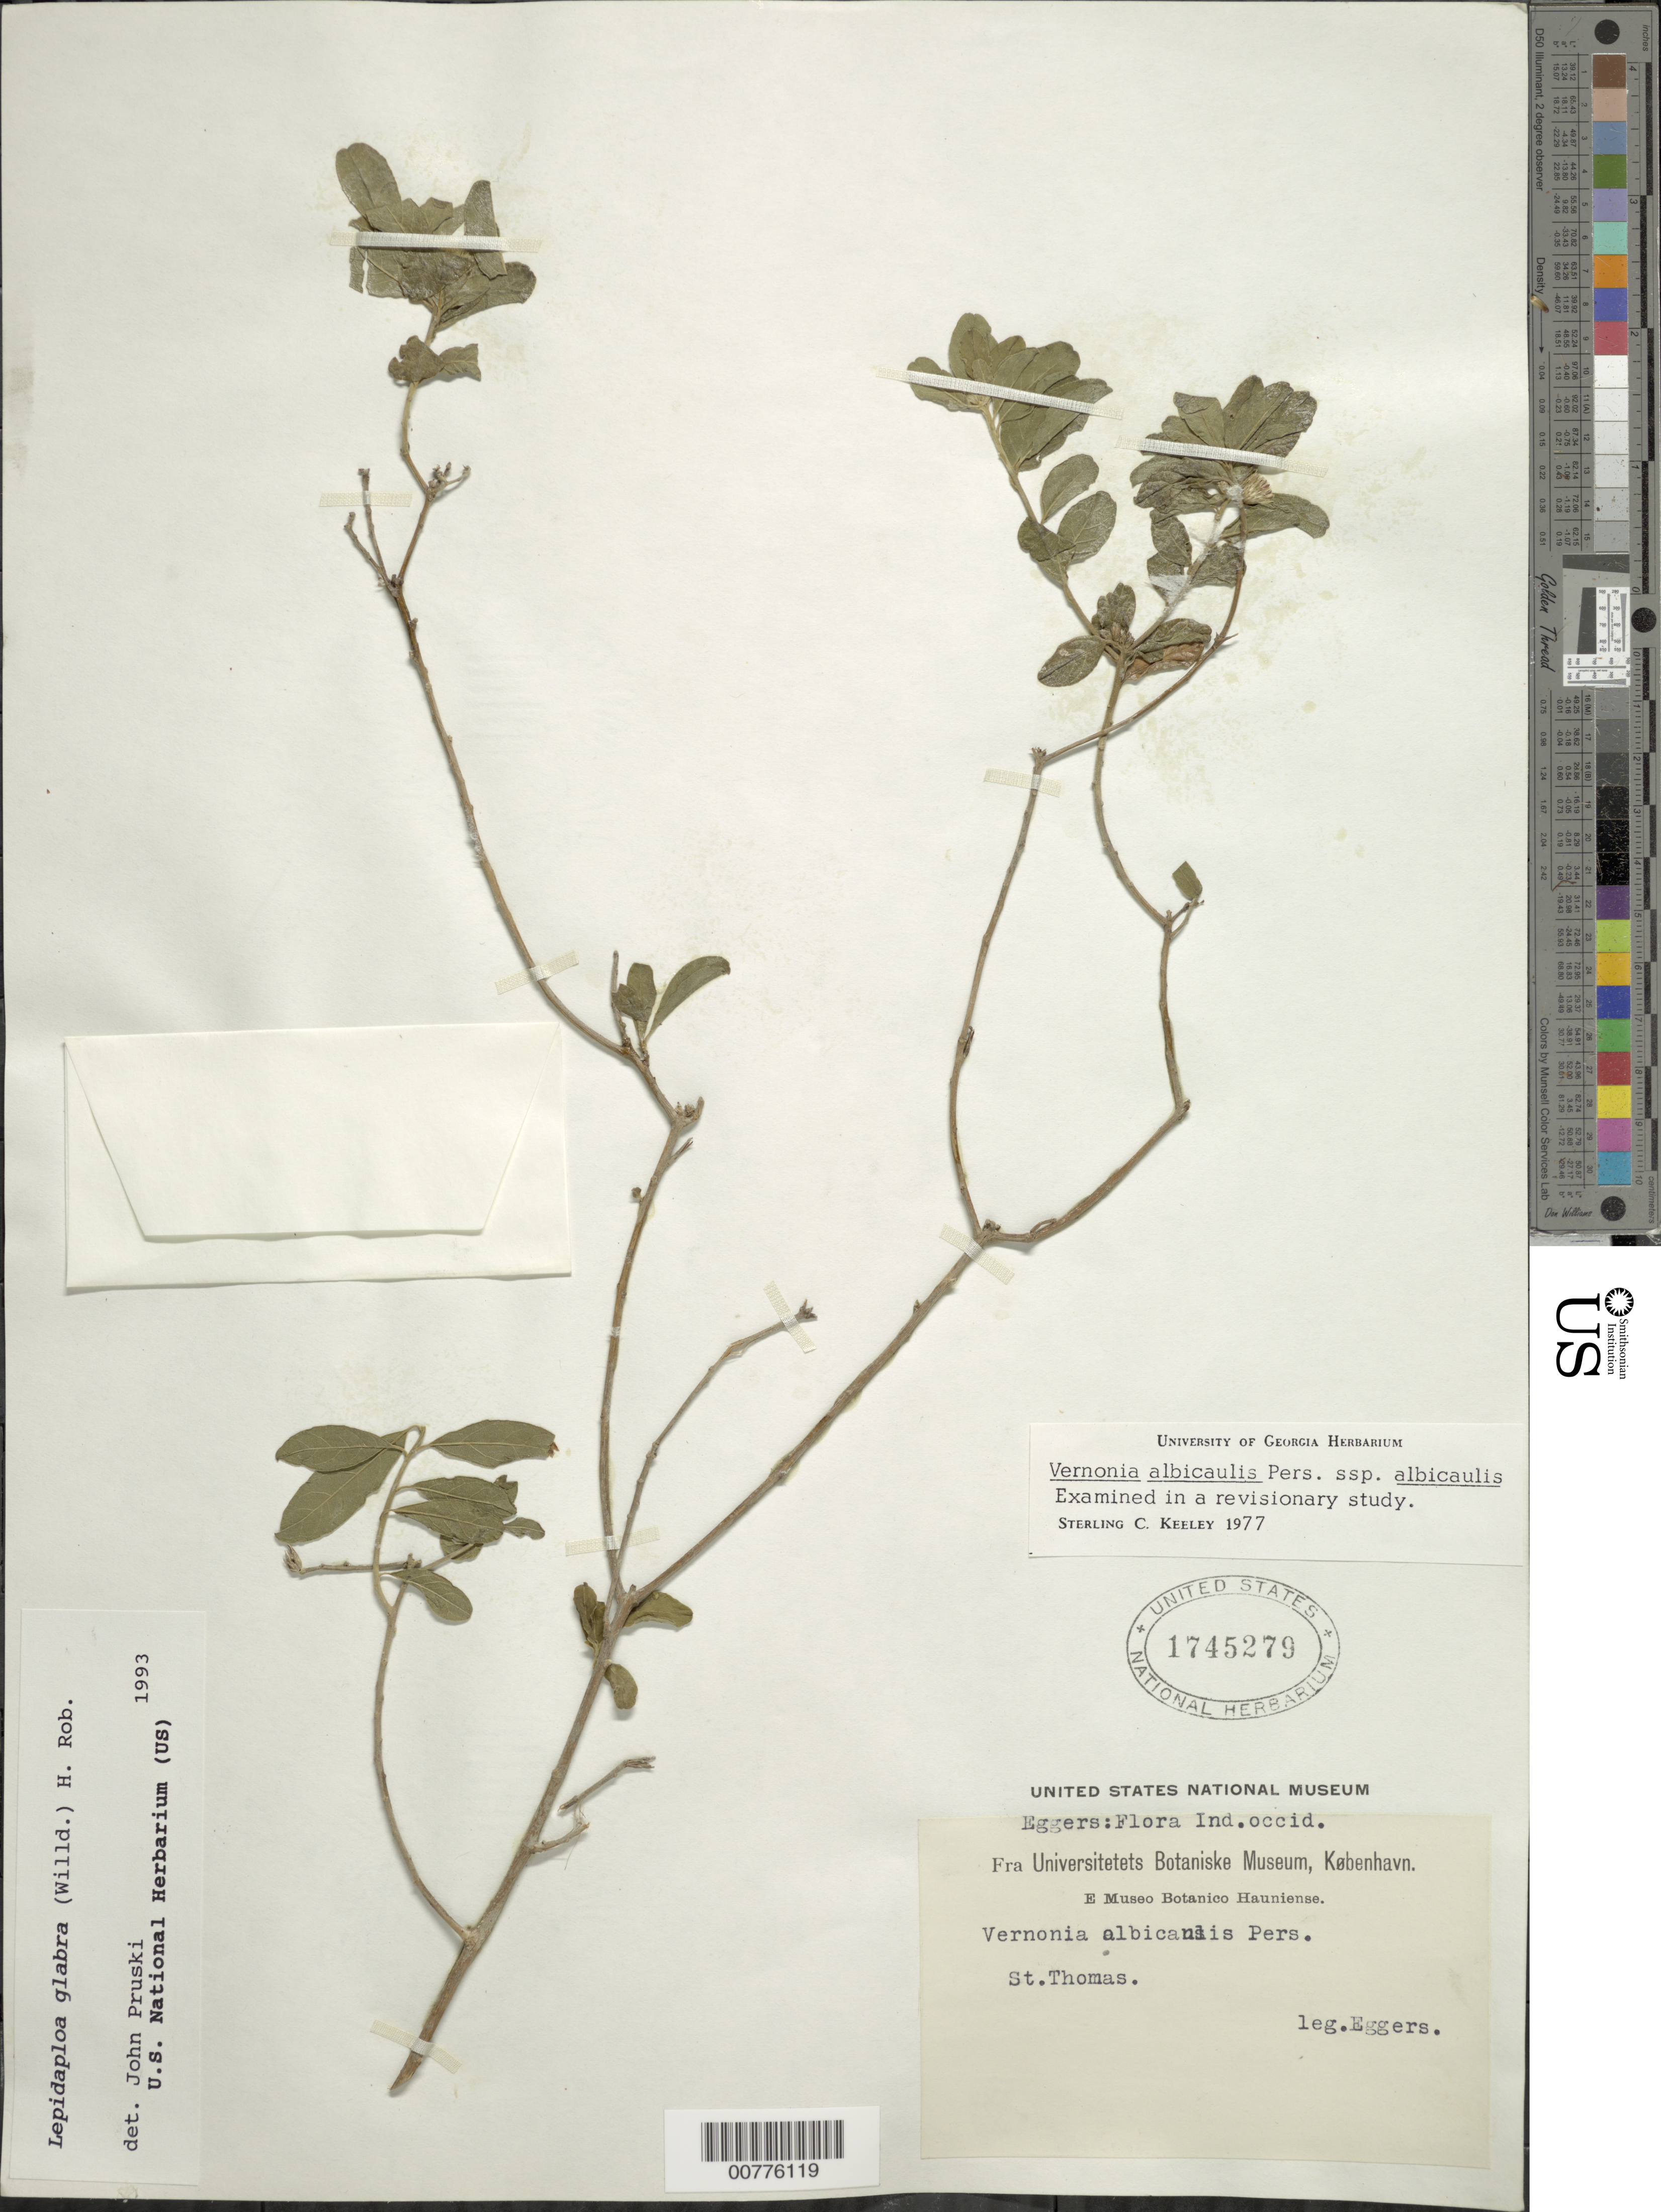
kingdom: Plantae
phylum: Tracheophyta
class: Magnoliopsida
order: Asterales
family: Asteraceae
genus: Lepidaploa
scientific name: Lepidaploa glabra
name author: (Willd.) H. Rob.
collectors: H. F. A. von Eggers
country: U.S. Virgin Islands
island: St. Thomas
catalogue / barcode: US 1745279